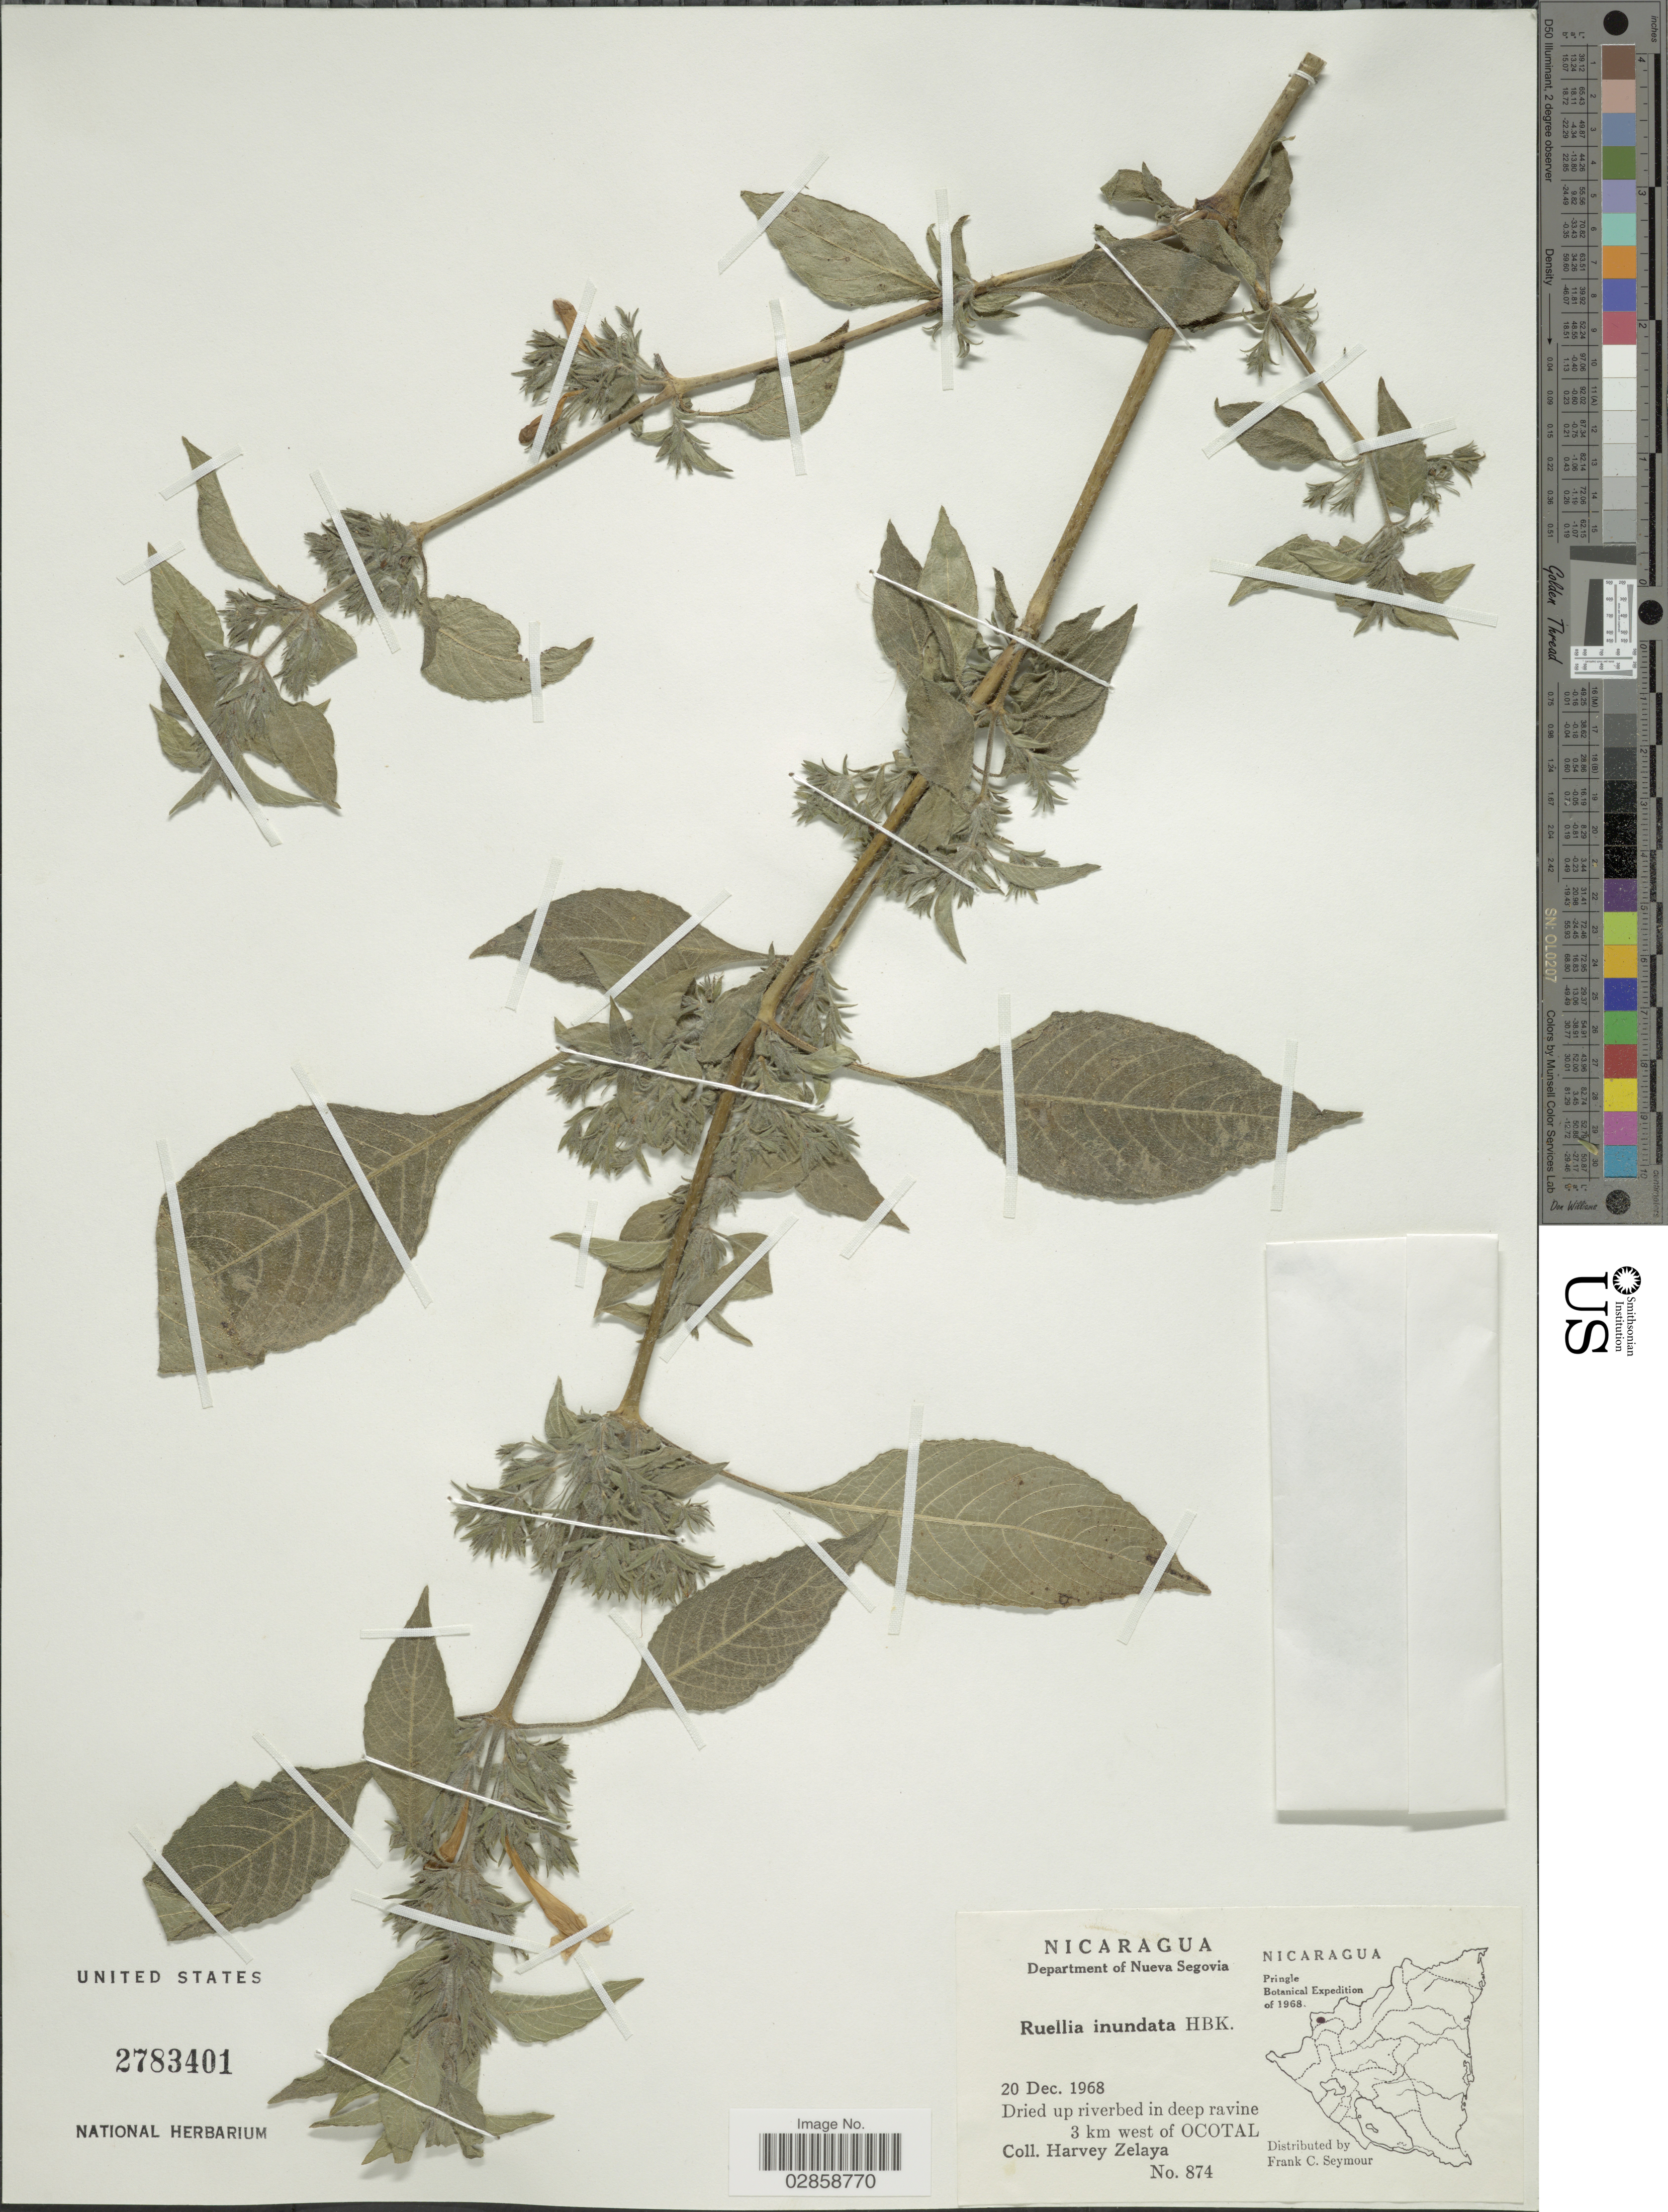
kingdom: Plantae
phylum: Tracheophyta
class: Magnoliopsida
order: Lamiales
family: Acanthaceae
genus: Ruellia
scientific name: Ruellia inundata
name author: Kunth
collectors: H. Zelaya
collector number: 874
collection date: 1968-12-20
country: Nicaragua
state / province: Nueva Segovia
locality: Department of Nueva Segovia. 3 km west of Ocotal.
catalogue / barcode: US 2783401